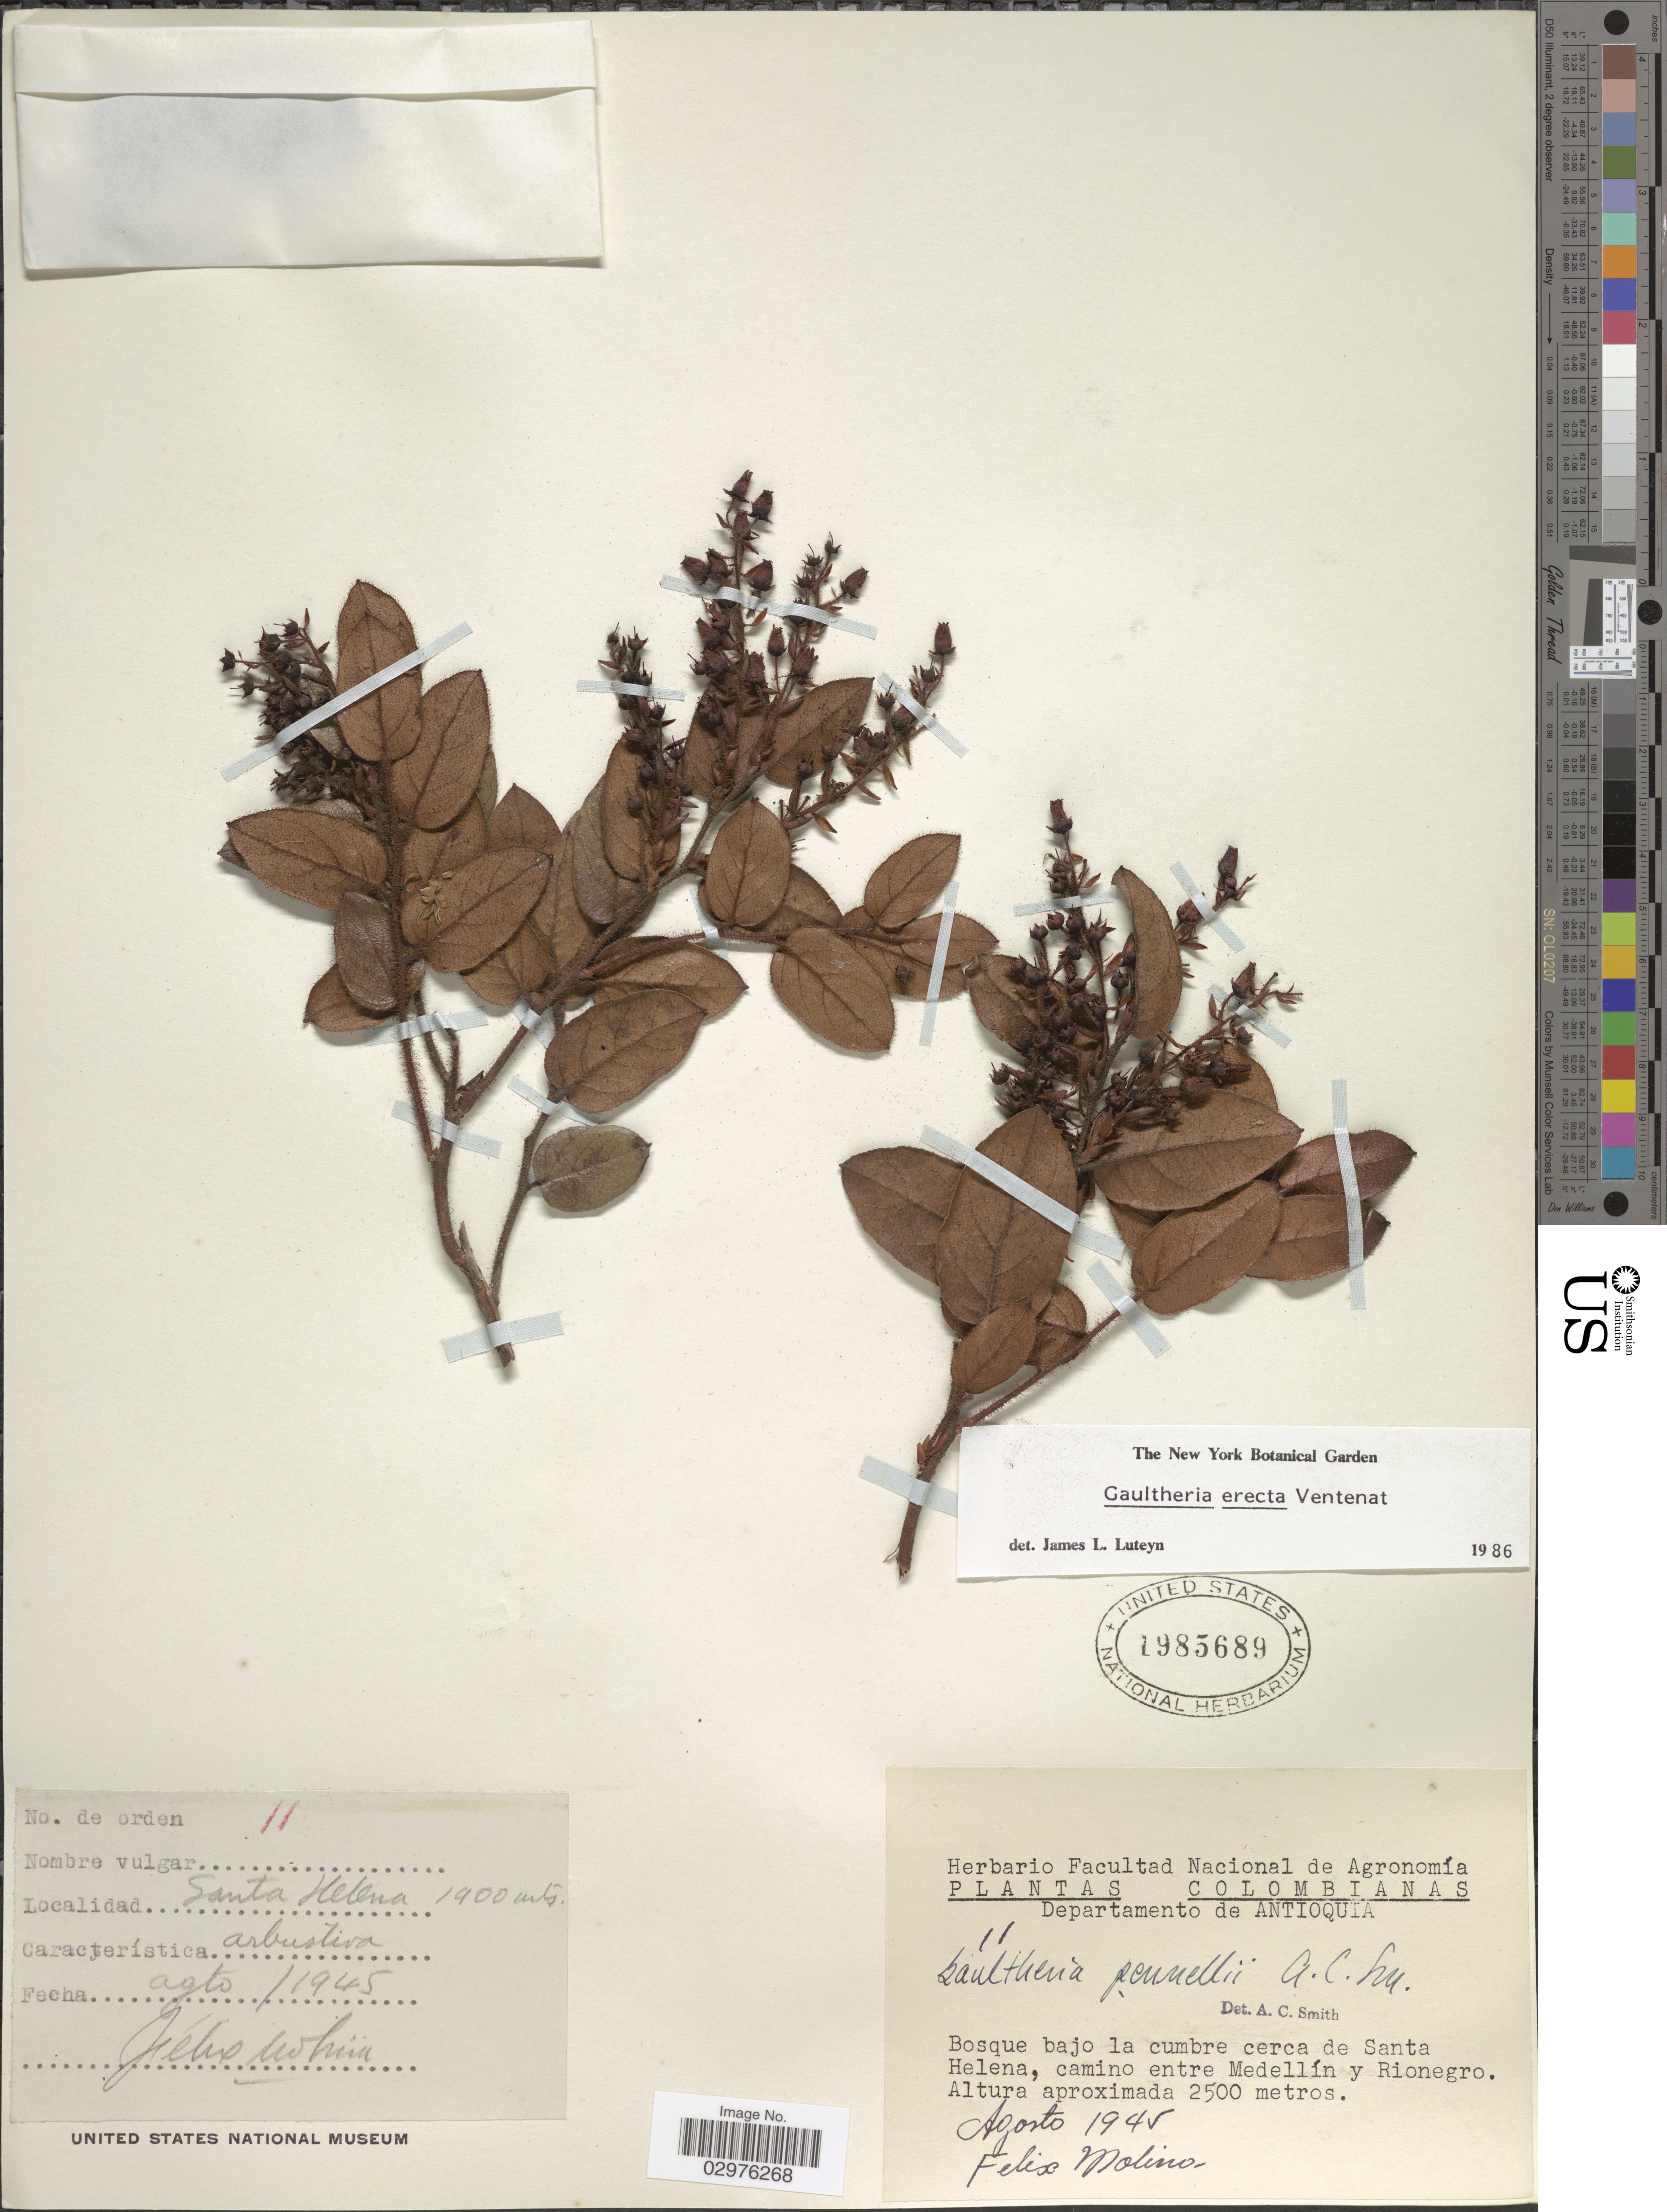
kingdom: Plantae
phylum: Tracheophyta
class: Magnoliopsida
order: Ericales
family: Ericaceae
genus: Gaultheria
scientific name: Gaultheria erecta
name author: Vent.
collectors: F. Molina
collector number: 11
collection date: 1945-08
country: Colombia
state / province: Antioquia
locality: Departamento de Antioquia. Bosque bajo la cumbre cerca de Santa Helena, camino entre Medellín y Rionegro.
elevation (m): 2500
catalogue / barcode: US 1985689